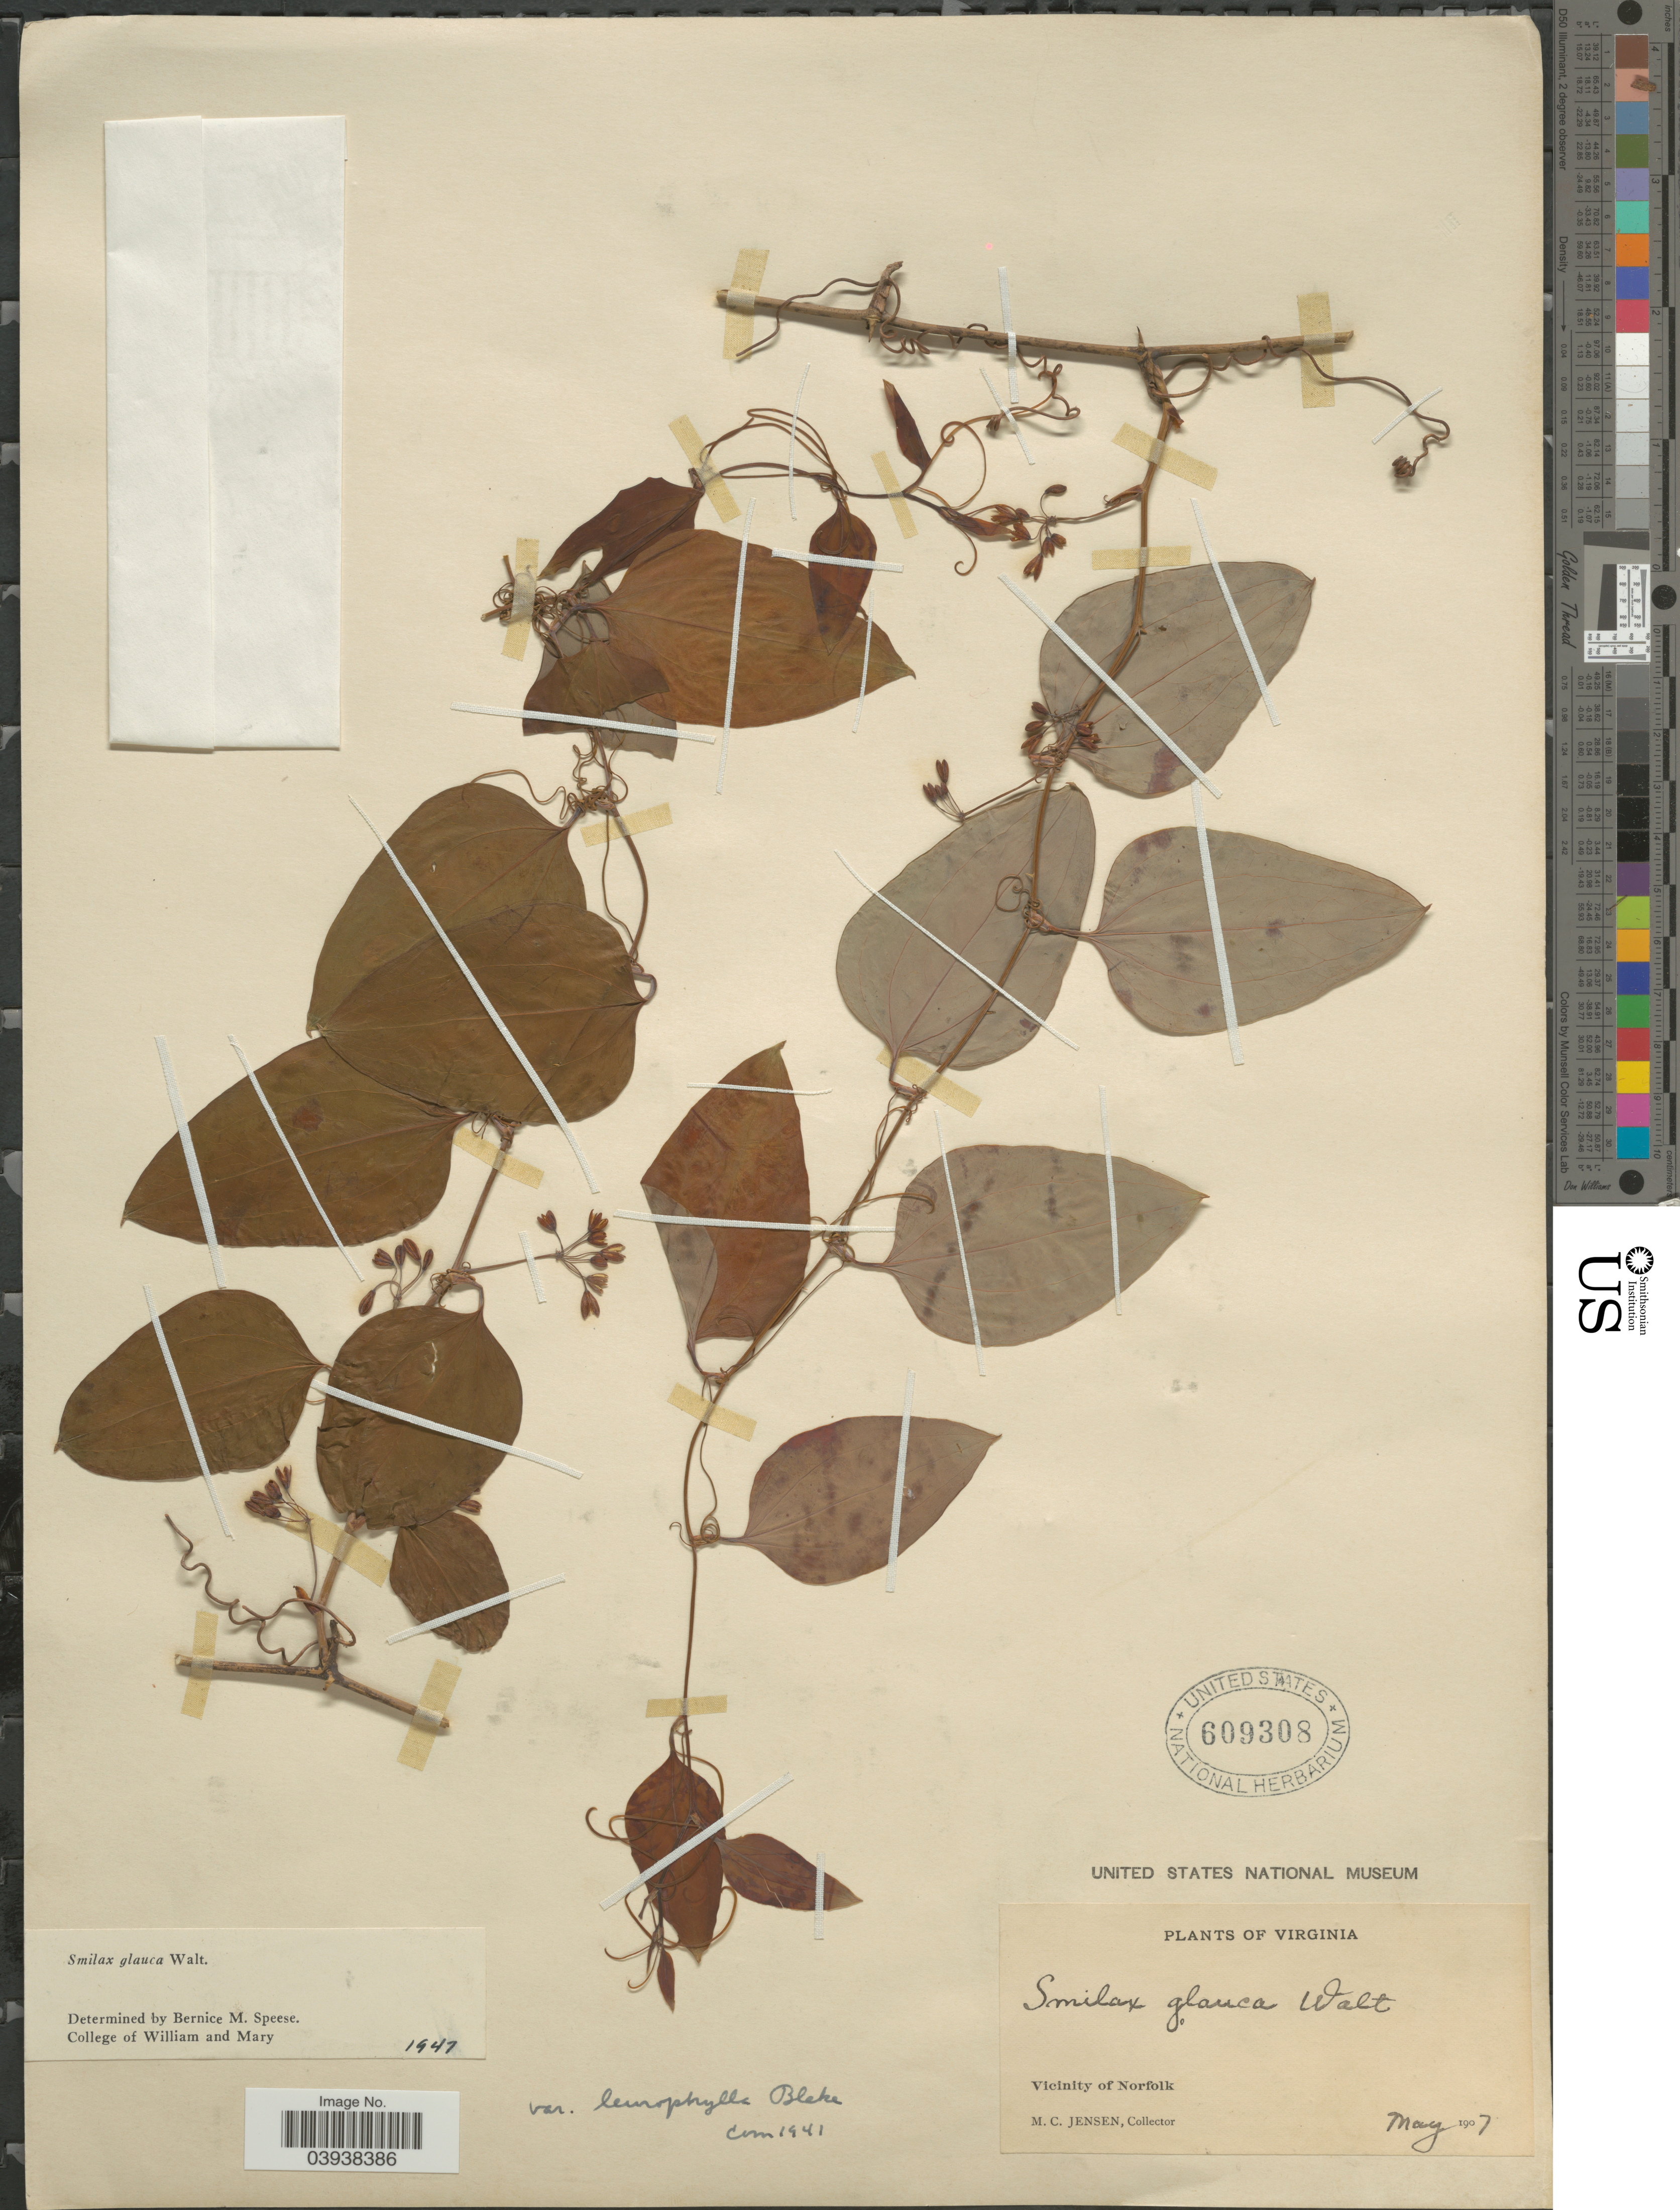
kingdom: Plantae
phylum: Tracheophyta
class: Liliopsida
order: Liliales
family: Smilacaceae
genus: Smilax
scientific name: Smilax glauca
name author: Walter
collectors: M. C. Jensen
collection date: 1907-05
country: United States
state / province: Virginia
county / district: City of Norfolk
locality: Vicinity of Norfolk.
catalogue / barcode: US 609308